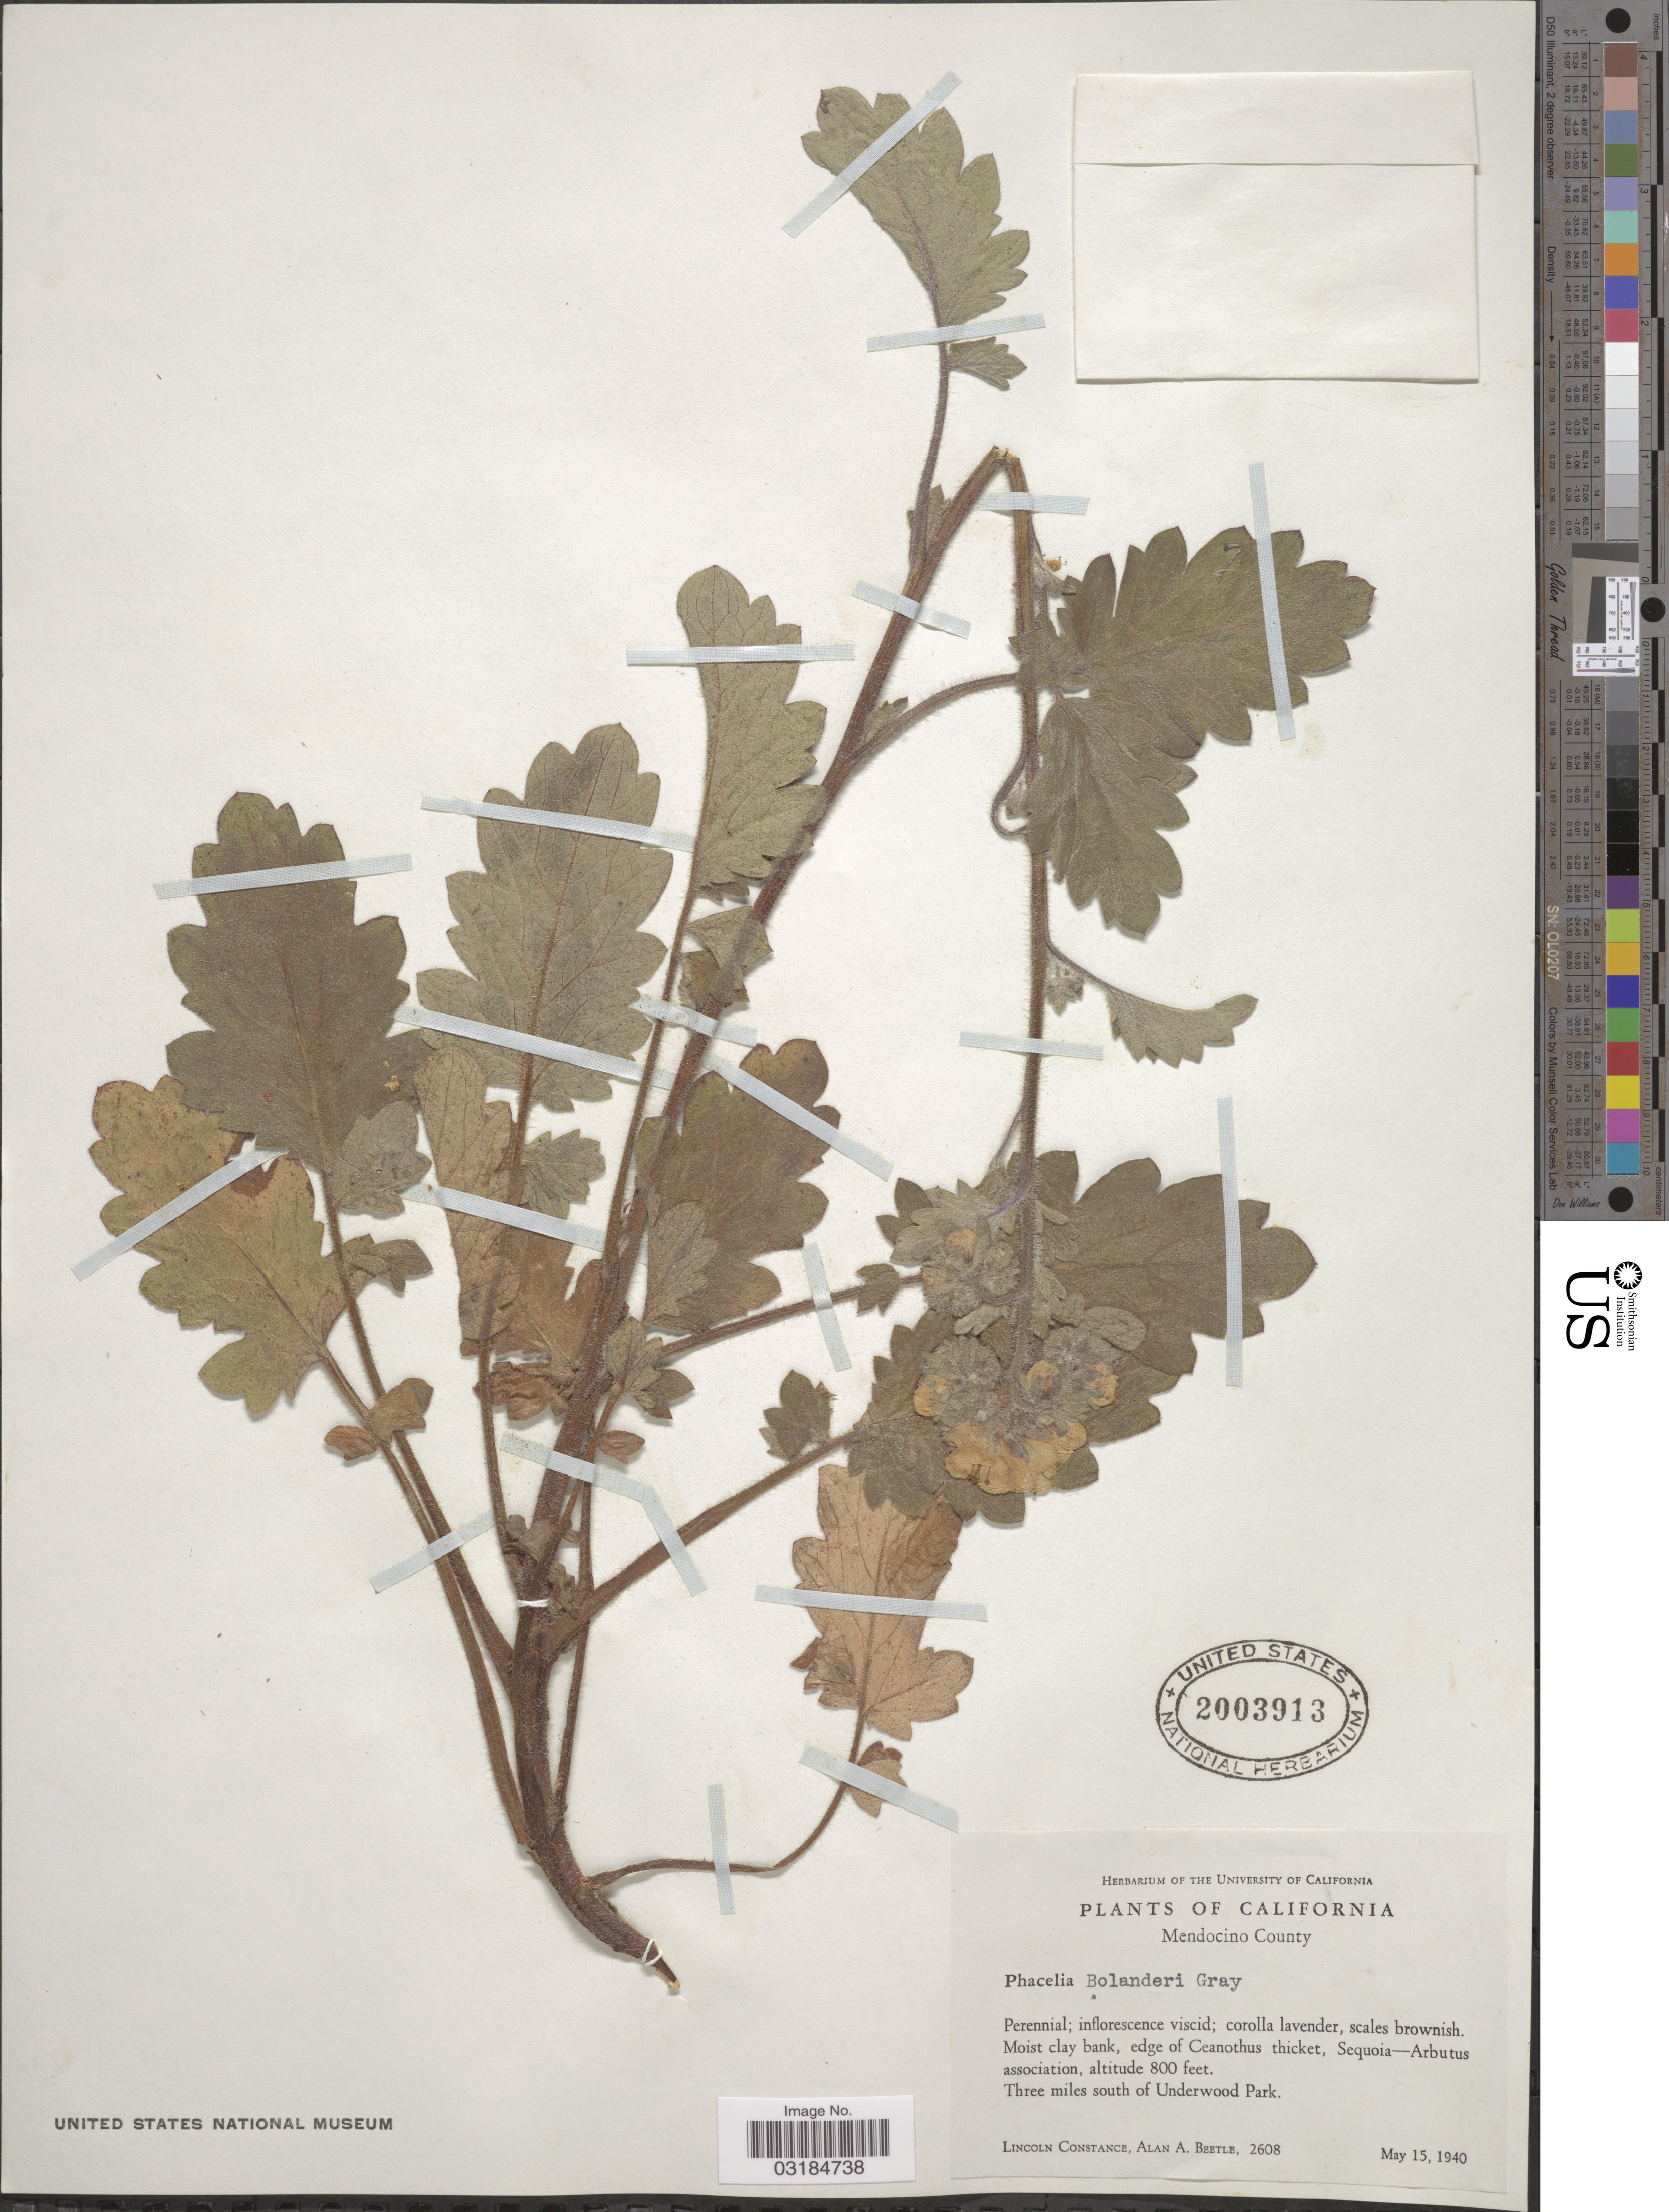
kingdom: Plantae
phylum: Tracheophyta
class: Magnoliopsida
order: Boraginales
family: Hydrophyllaceae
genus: Phacelia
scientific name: Phacelia bolanderi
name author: A. Gray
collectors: L. Constance & A. A. Beetle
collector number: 2608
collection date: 1940-05-15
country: United States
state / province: California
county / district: Mendocino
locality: Mendocino County, Three miles south of Underwood Park.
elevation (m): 244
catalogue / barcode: US 2003913